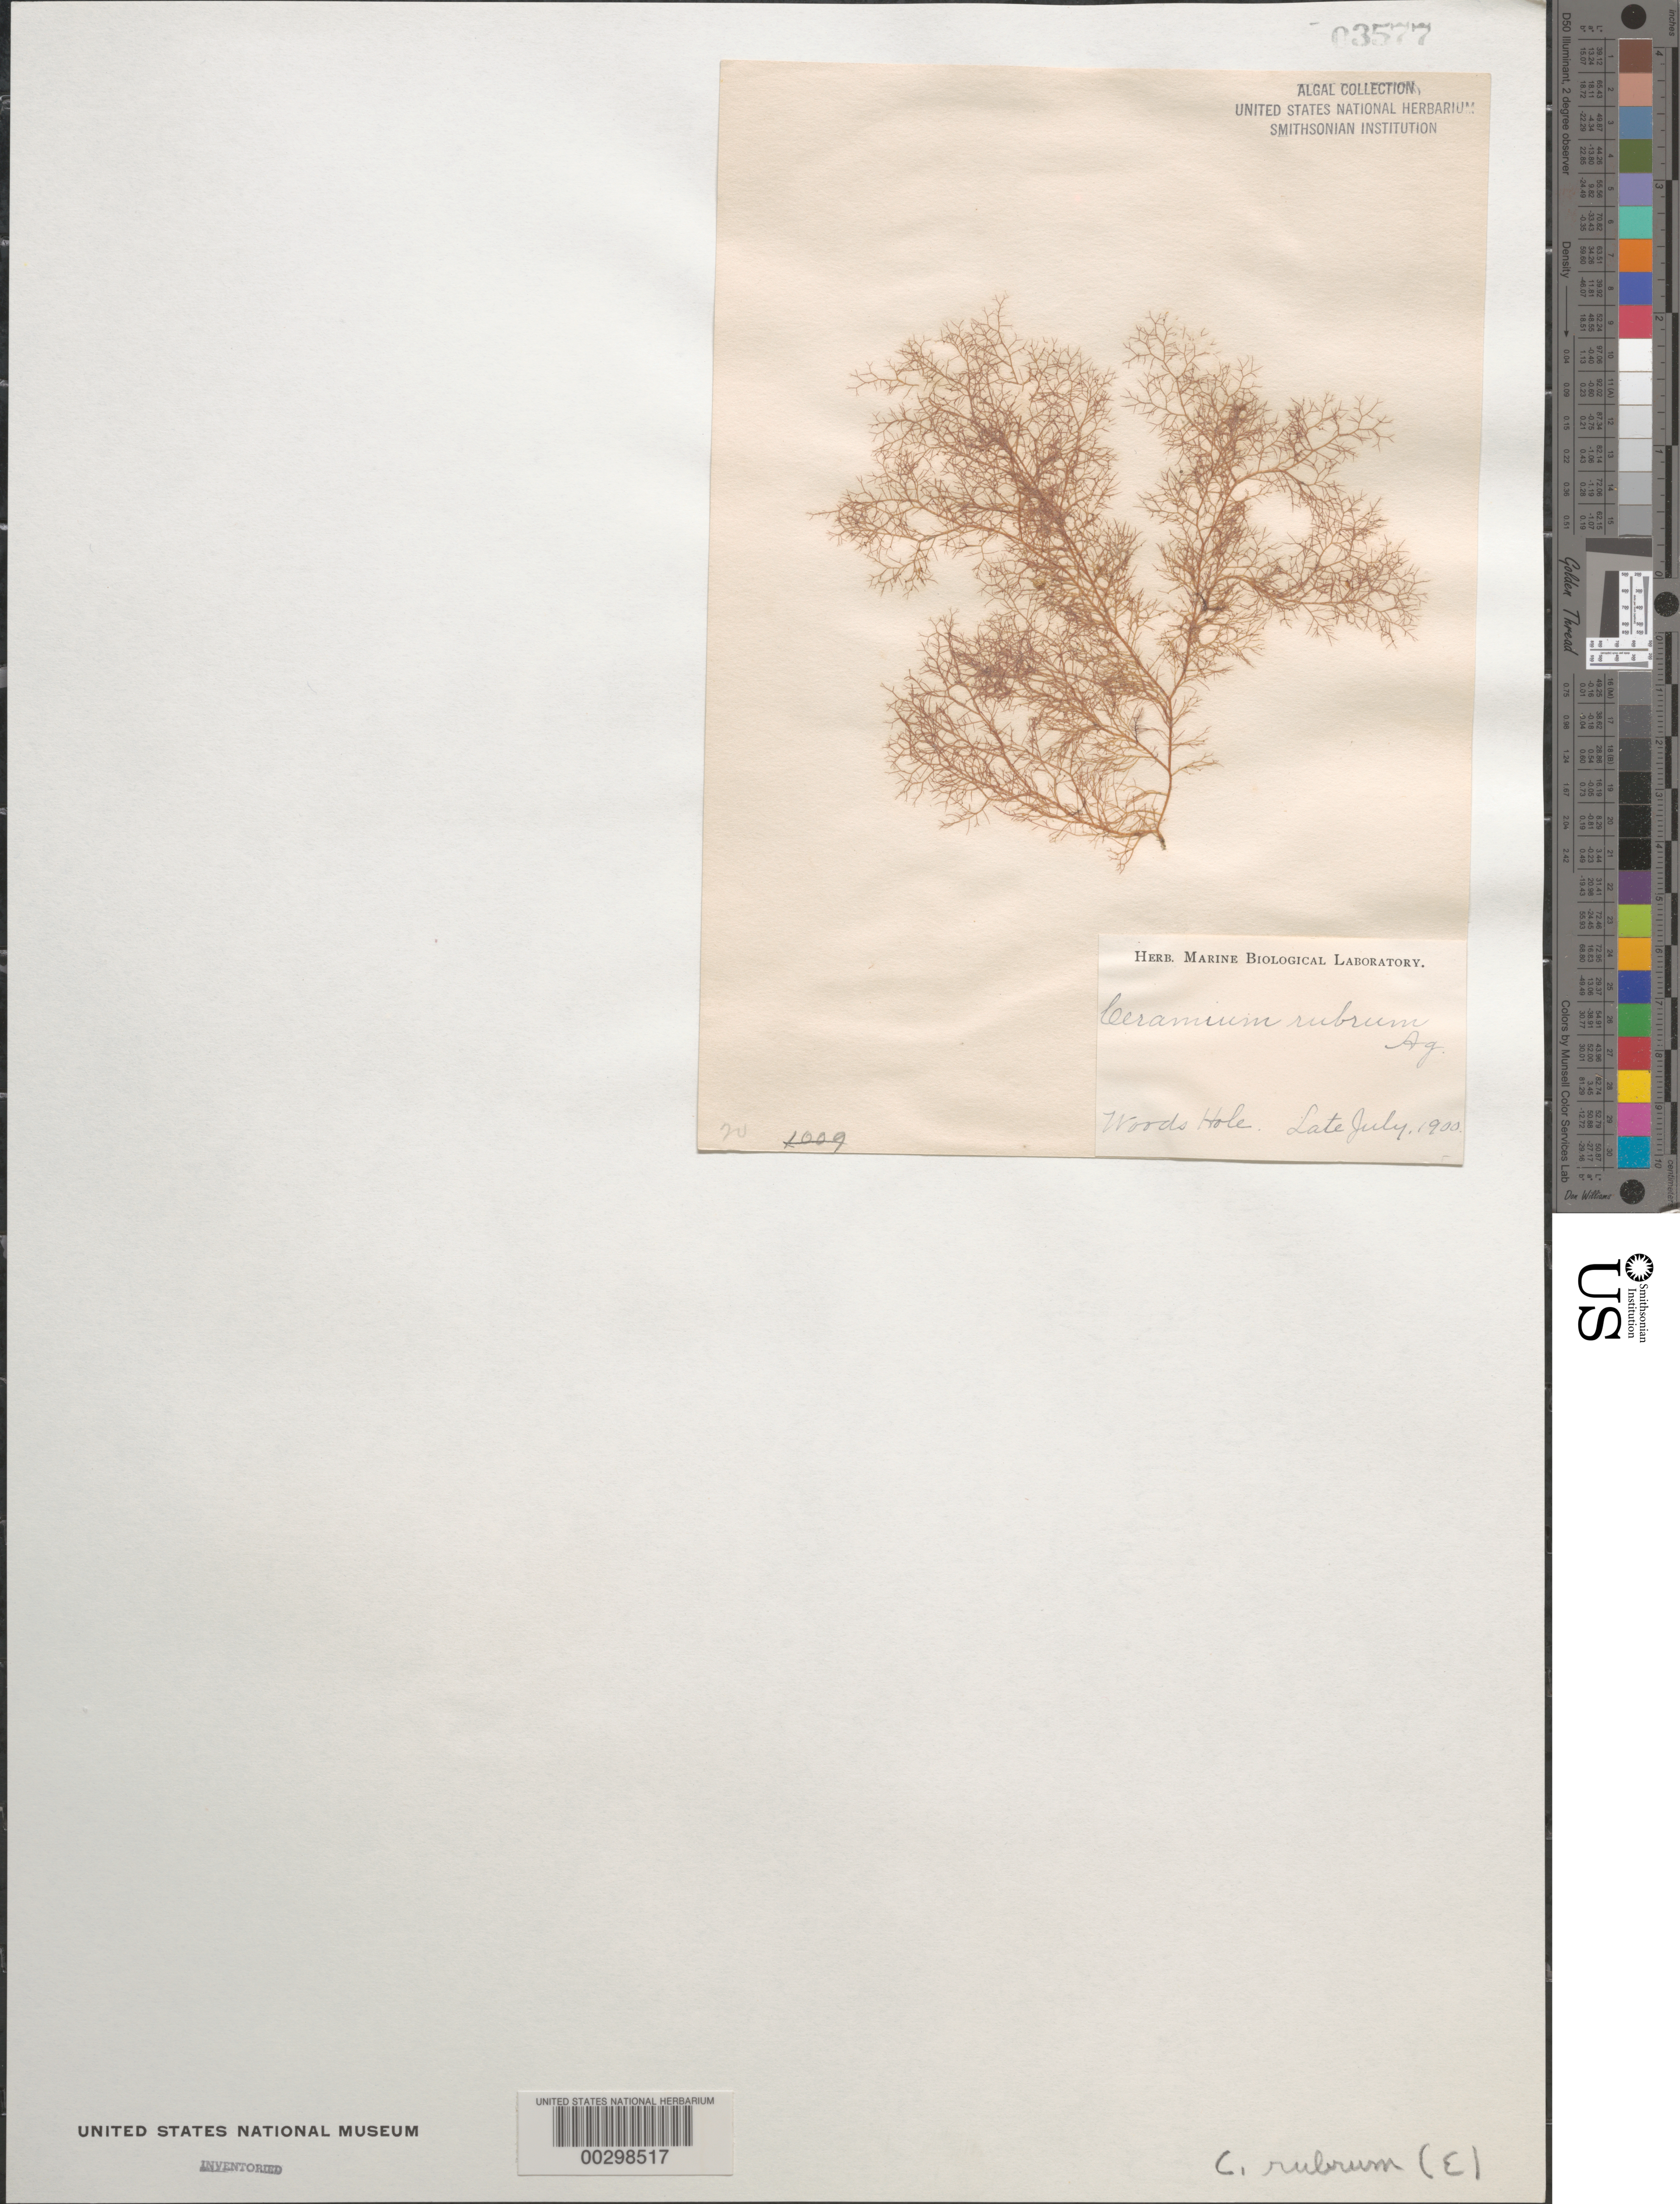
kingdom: Plantae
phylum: Rhodophyta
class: Florideophyceae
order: Ceramiales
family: Ceramiaceae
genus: Ceramium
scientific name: Ceramium rubrum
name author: C. Agardh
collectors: Marine Biological Lab (Herb.)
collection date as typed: Jul 1900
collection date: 1900-07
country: United States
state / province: Massachusetts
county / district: Barnstable County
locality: Woods Hole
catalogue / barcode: US 3577